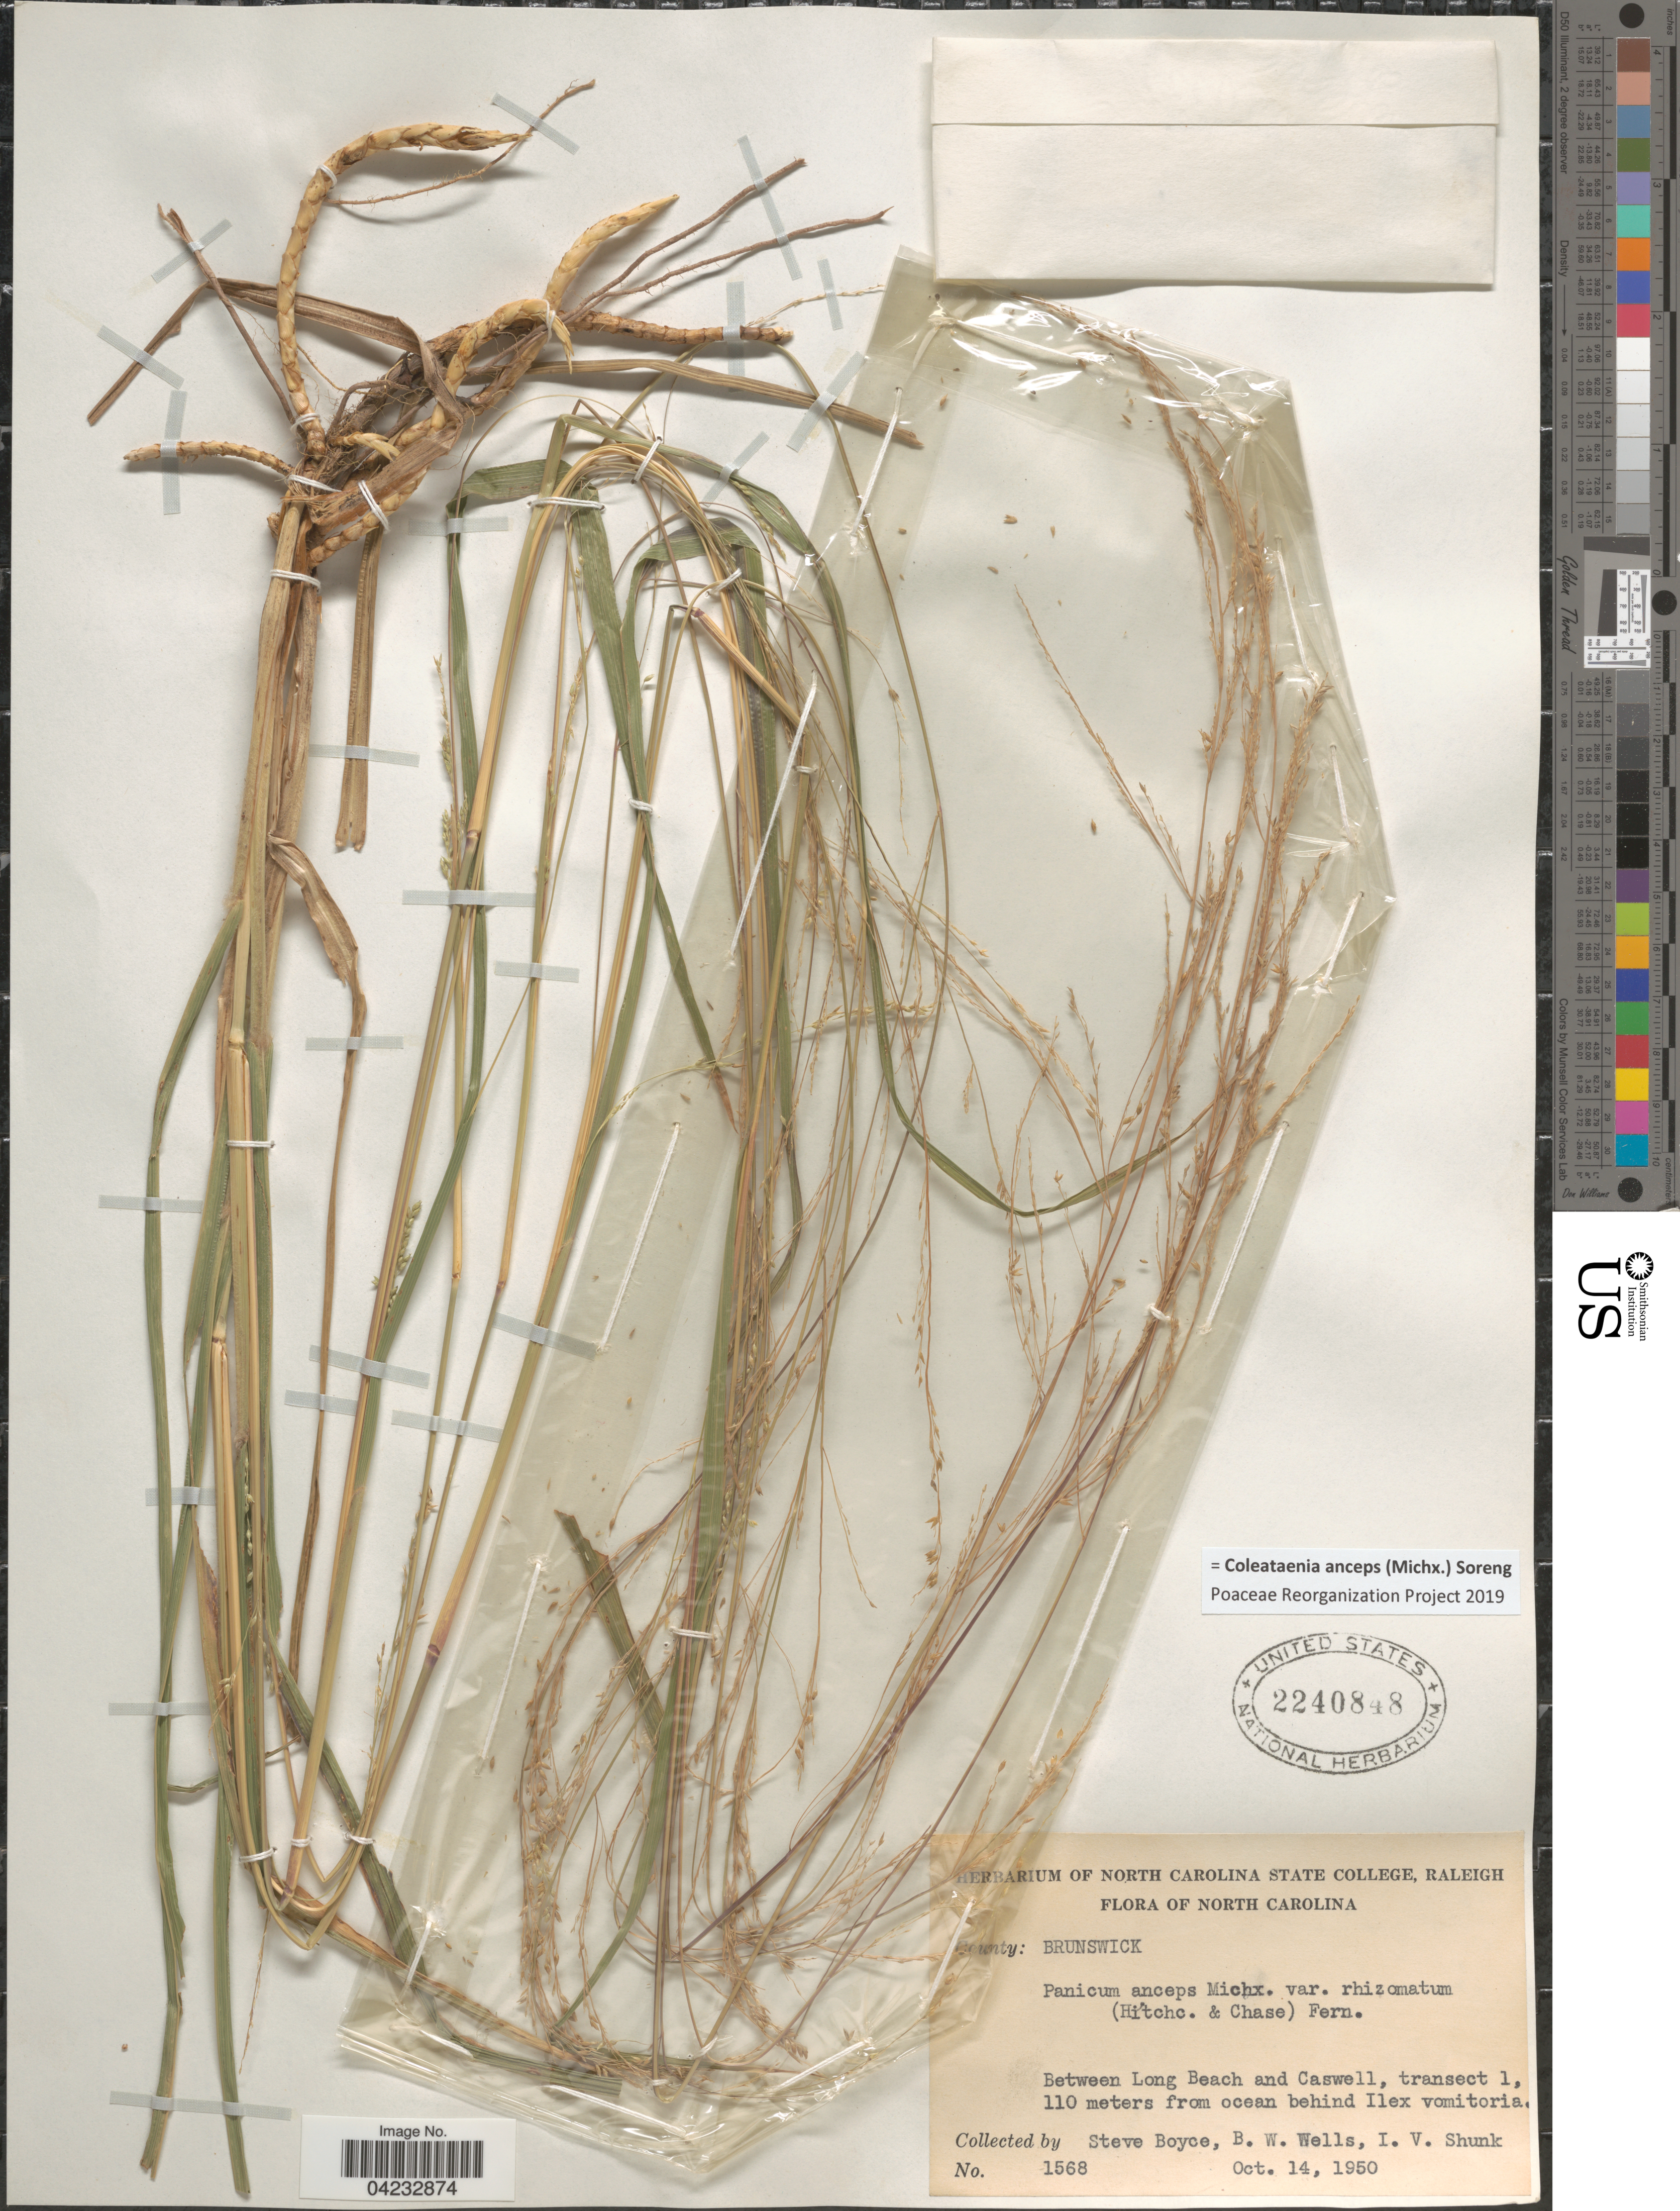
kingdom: Plantae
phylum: Tracheophyta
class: Liliopsida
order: Poales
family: Poaceae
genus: Coleataenia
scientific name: Coleataenia anceps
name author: (Michx.) Soreng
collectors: S. Boyce, B. Wells & I. Shunk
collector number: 1568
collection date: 1950-10-14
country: United States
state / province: North Carolina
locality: County: Brunswick. Between Long Beach and Caswell, transect 1, 110 meters from ocean.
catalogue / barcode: US 2240848